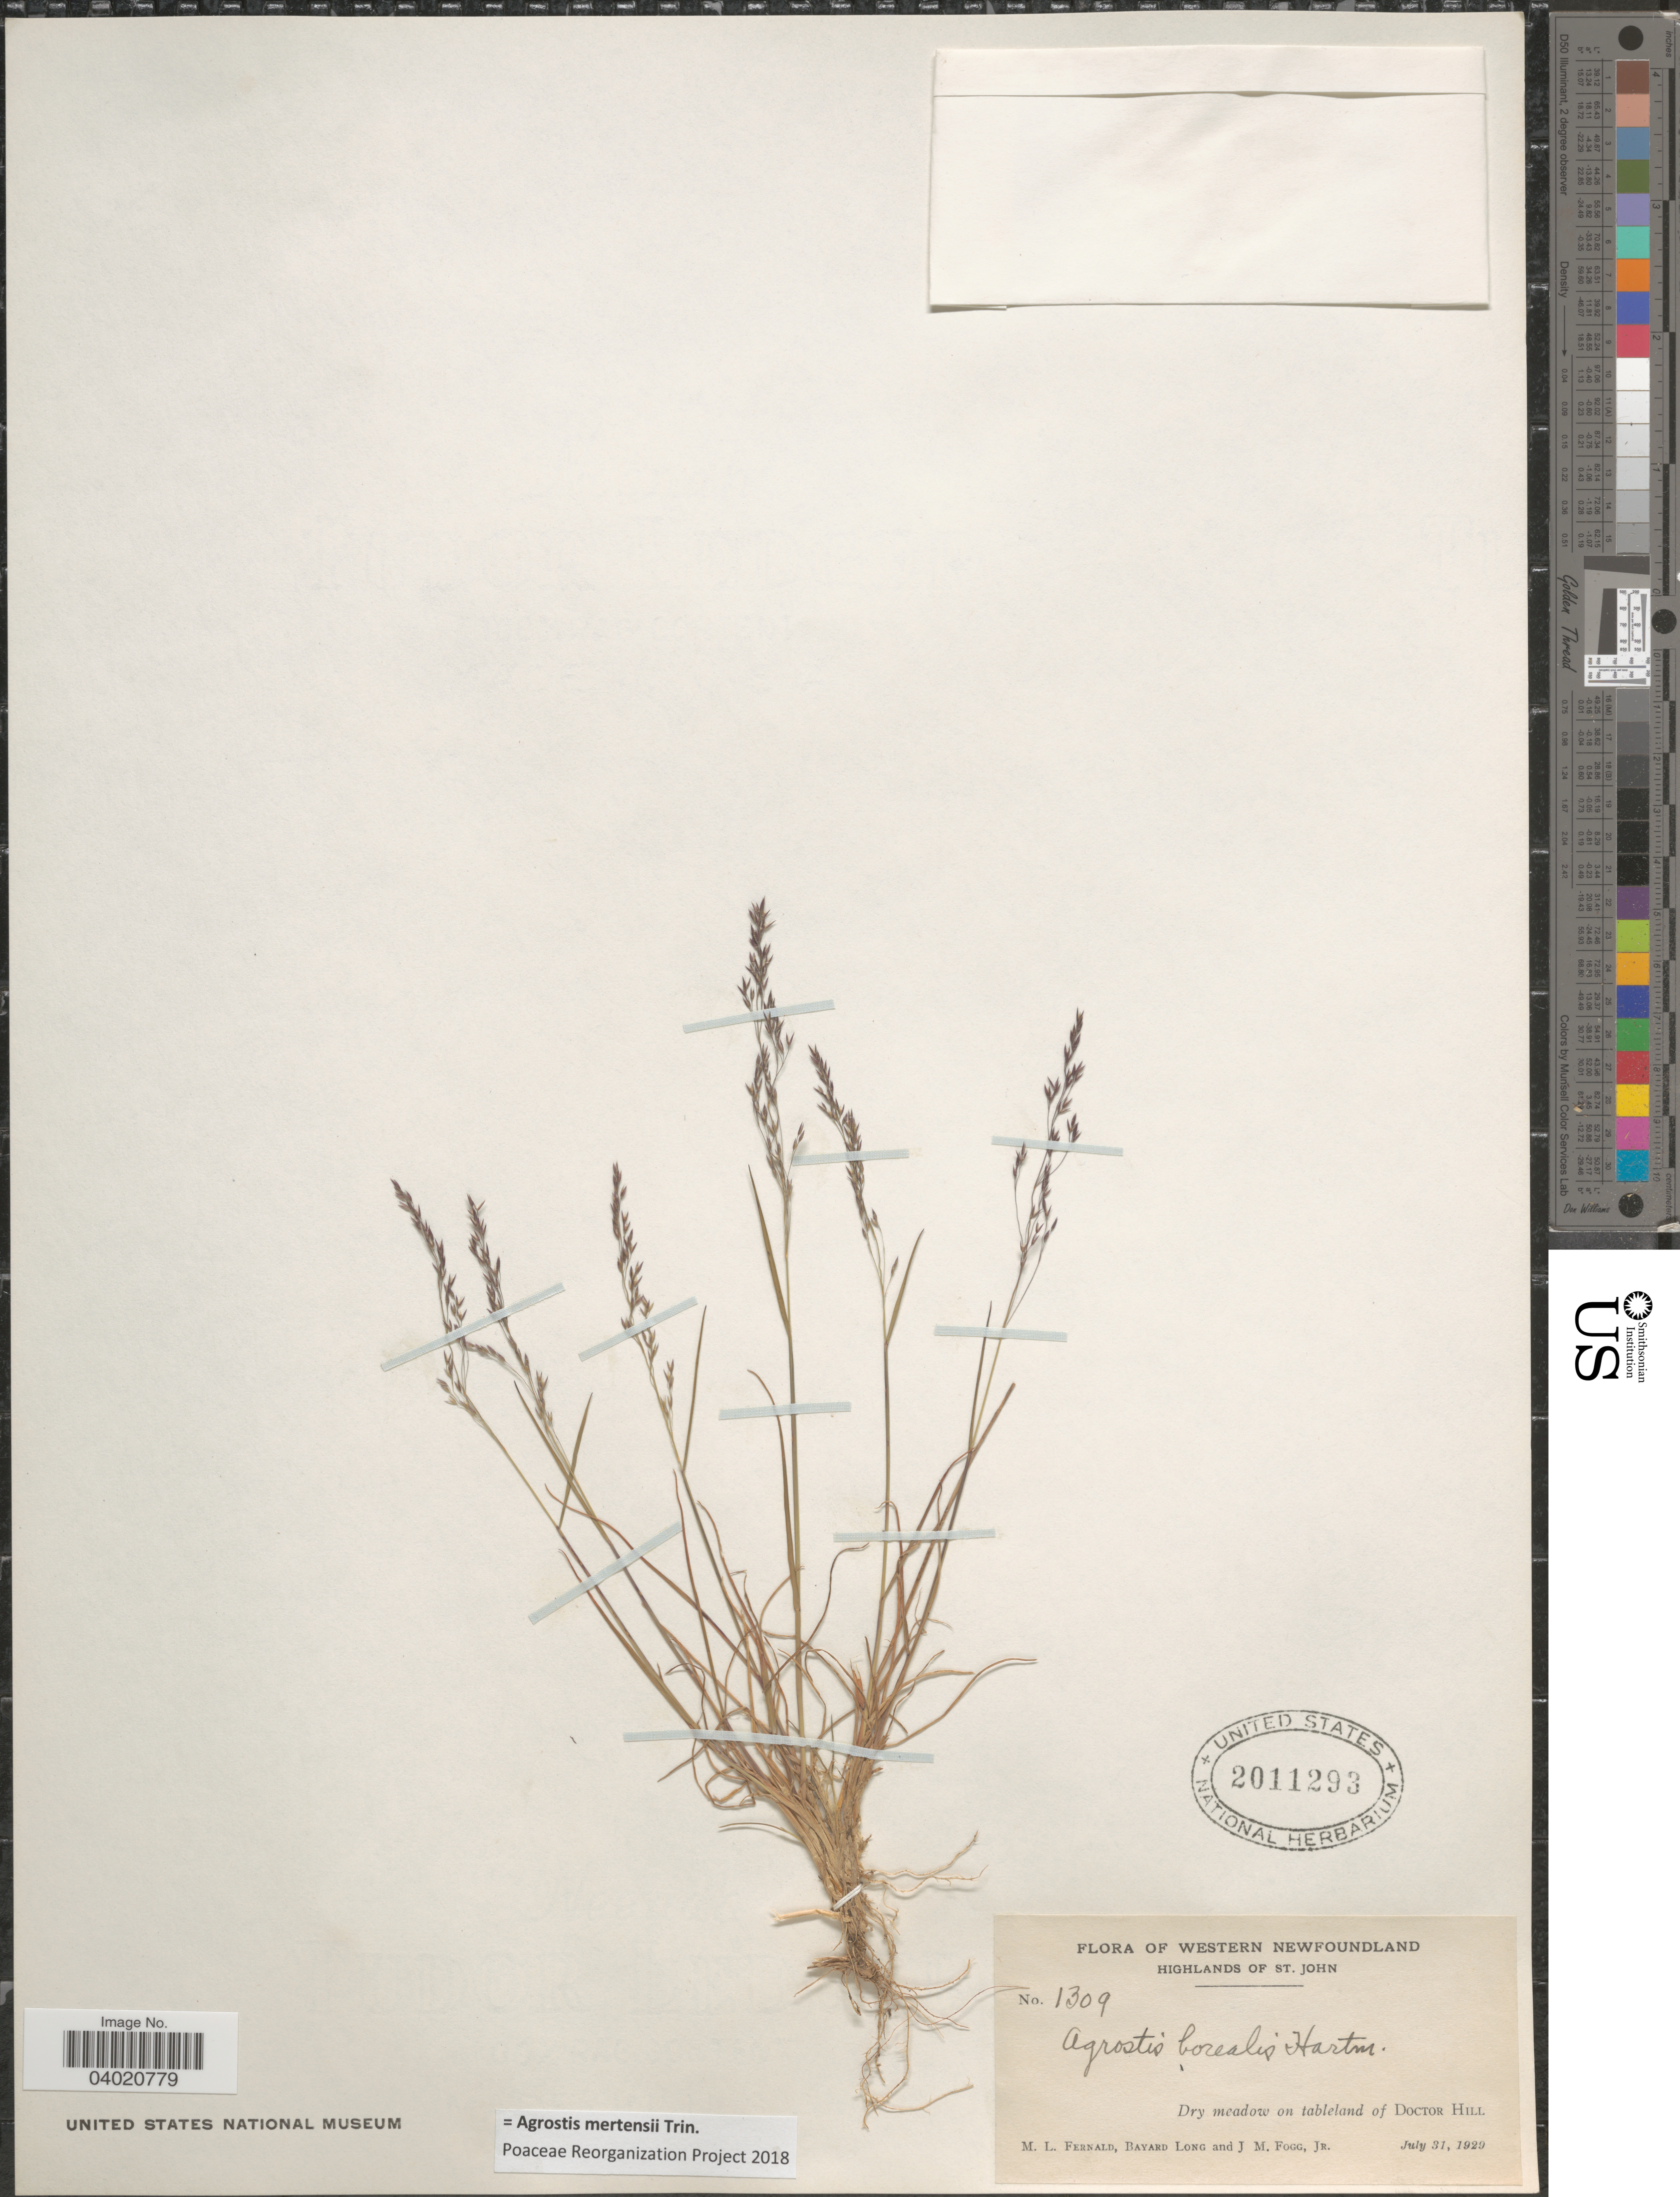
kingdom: Plantae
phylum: Tracheophyta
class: Liliopsida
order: Poales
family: Poaceae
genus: Agrostis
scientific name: Agrostis mertensii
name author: Trin.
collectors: M. L. Fernald, B. Long & J. Fogg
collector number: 1309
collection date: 1929-07-31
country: Canada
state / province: Newfoundland and Labrador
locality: Western Newfoundland. Highlands of St. John. Dry meadow on tableland of Doctor Hill.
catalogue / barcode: US 2011293